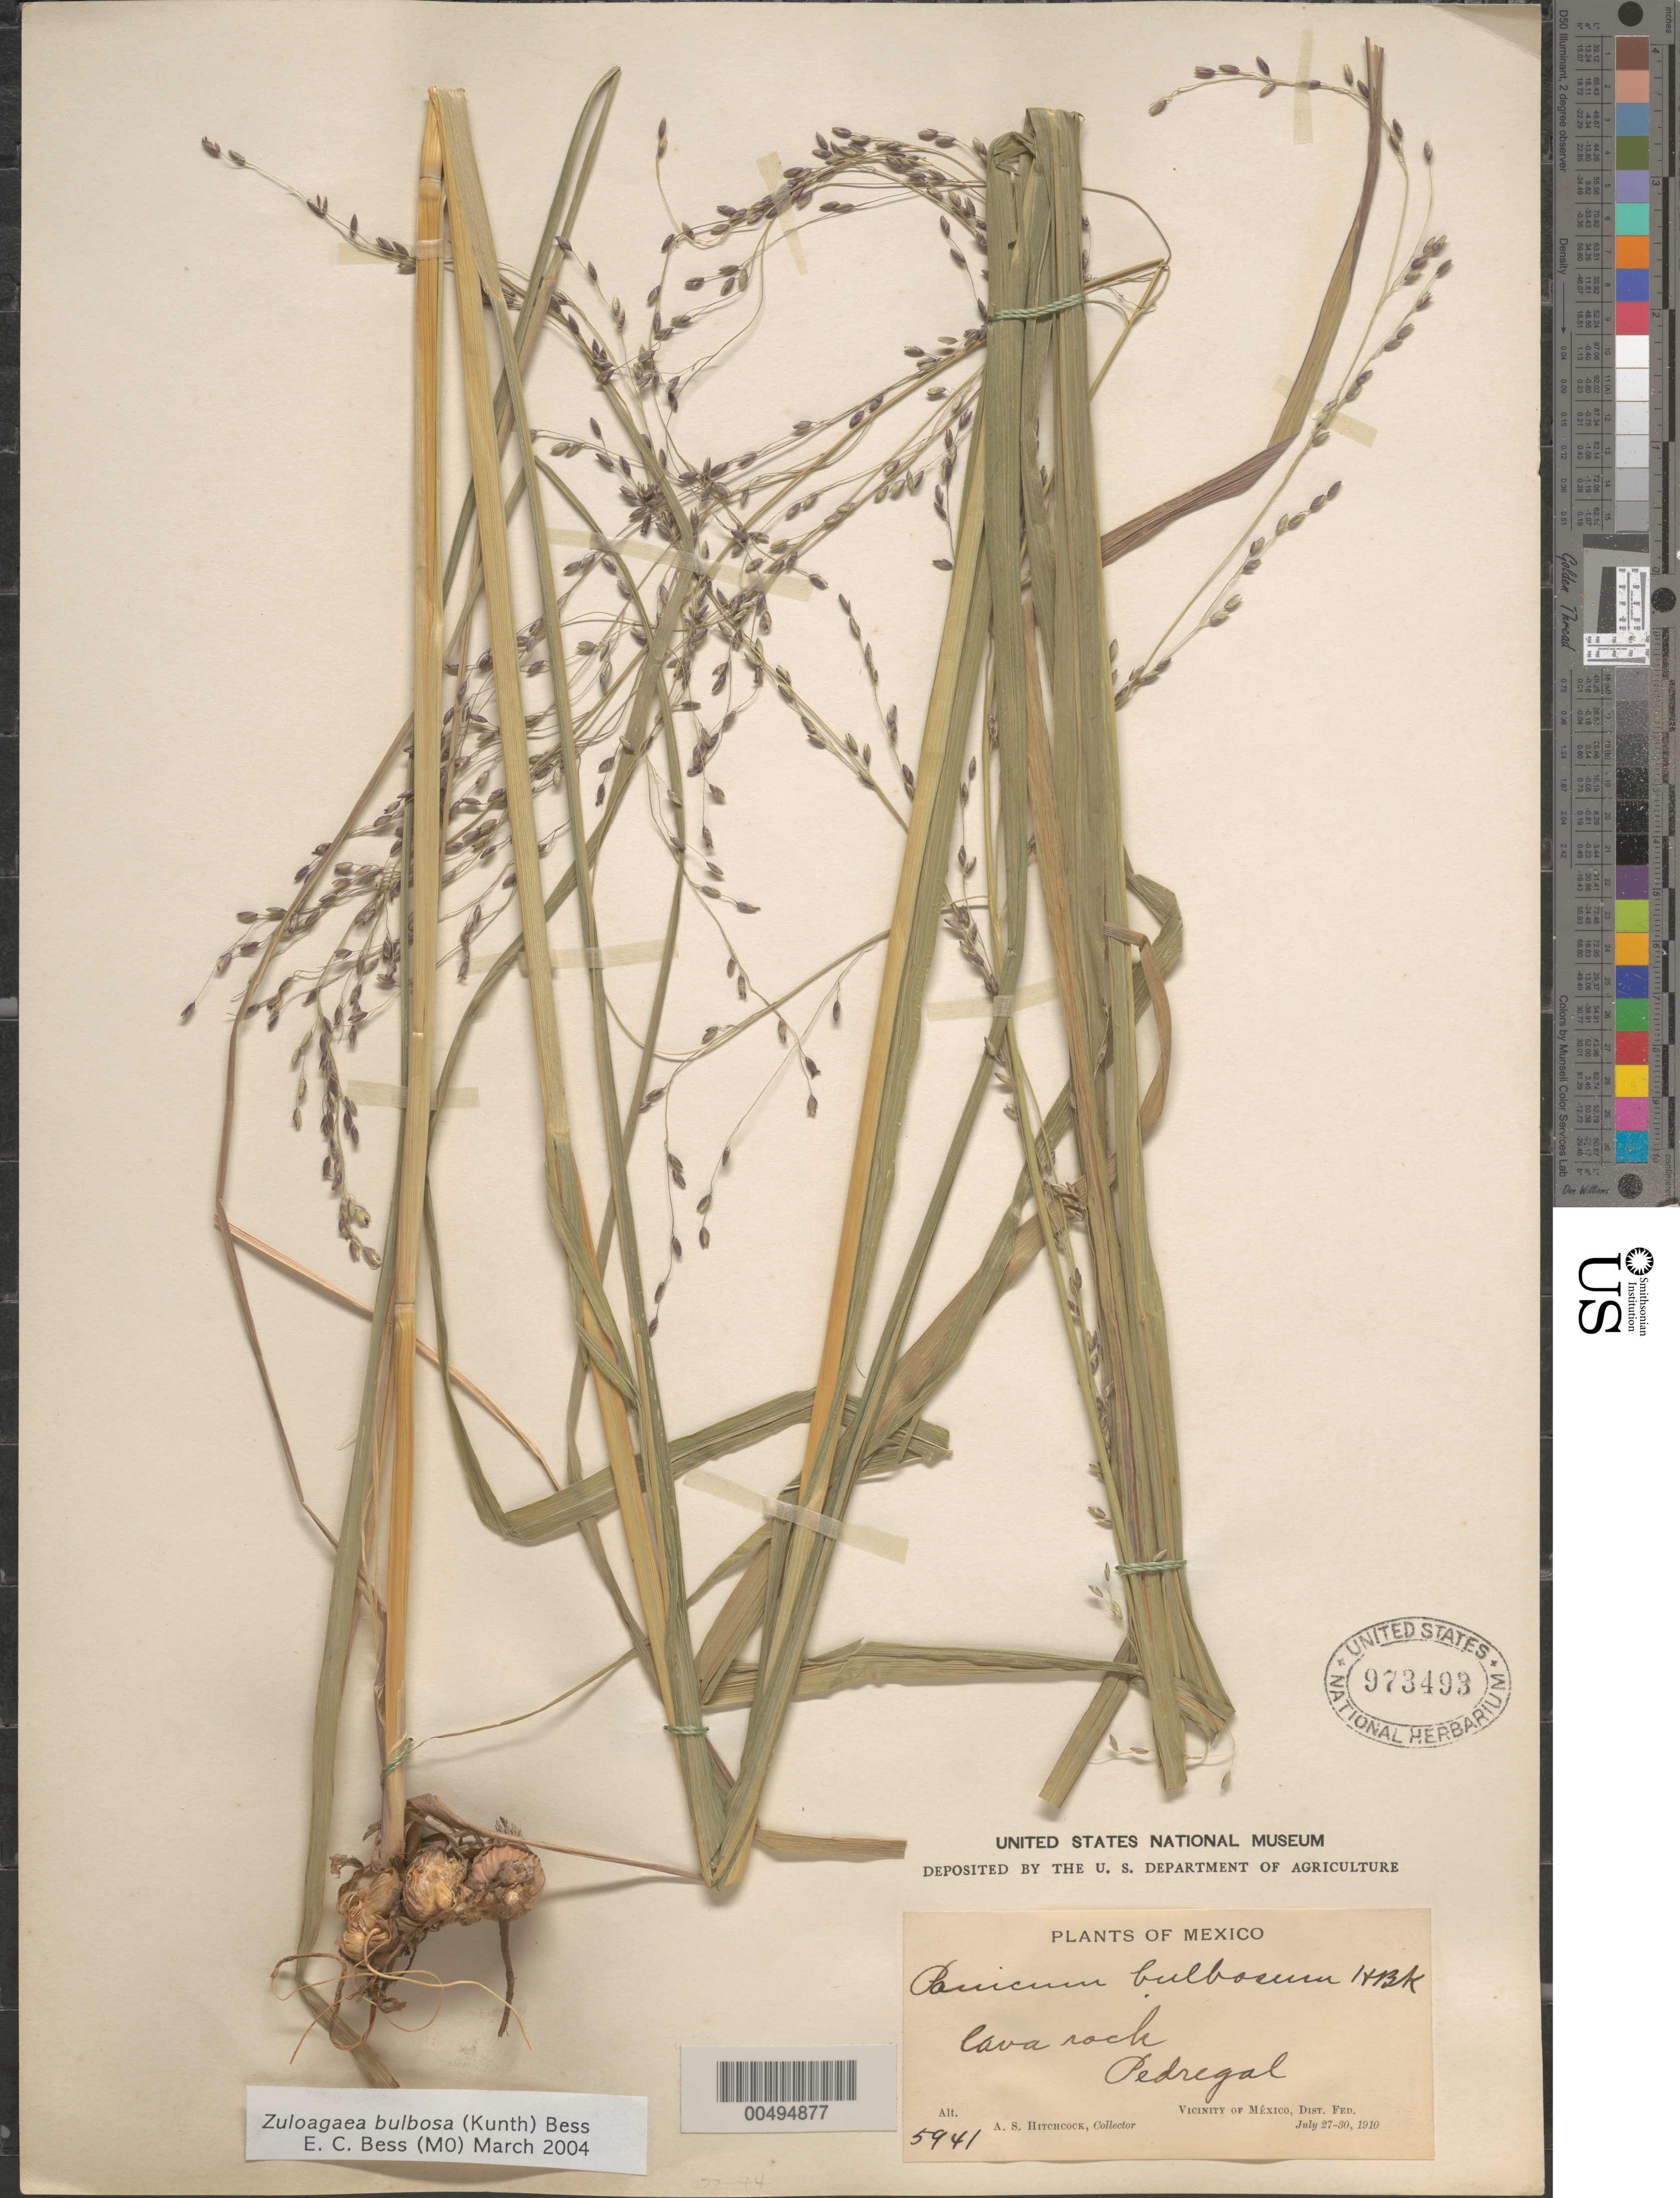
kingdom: Plantae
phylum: Tracheophyta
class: Liliopsida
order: Poales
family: Poaceae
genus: Panicum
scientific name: Panicum bulbosum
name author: Kunth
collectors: A. S. Hitchcock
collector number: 5941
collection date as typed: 27 Jul 1910 to 30 Jul 1910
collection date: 1910-07-27/1910-07-30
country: Mexico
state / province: Distrito Federal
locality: Pedregal, vicinity of Mexico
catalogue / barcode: US 973493